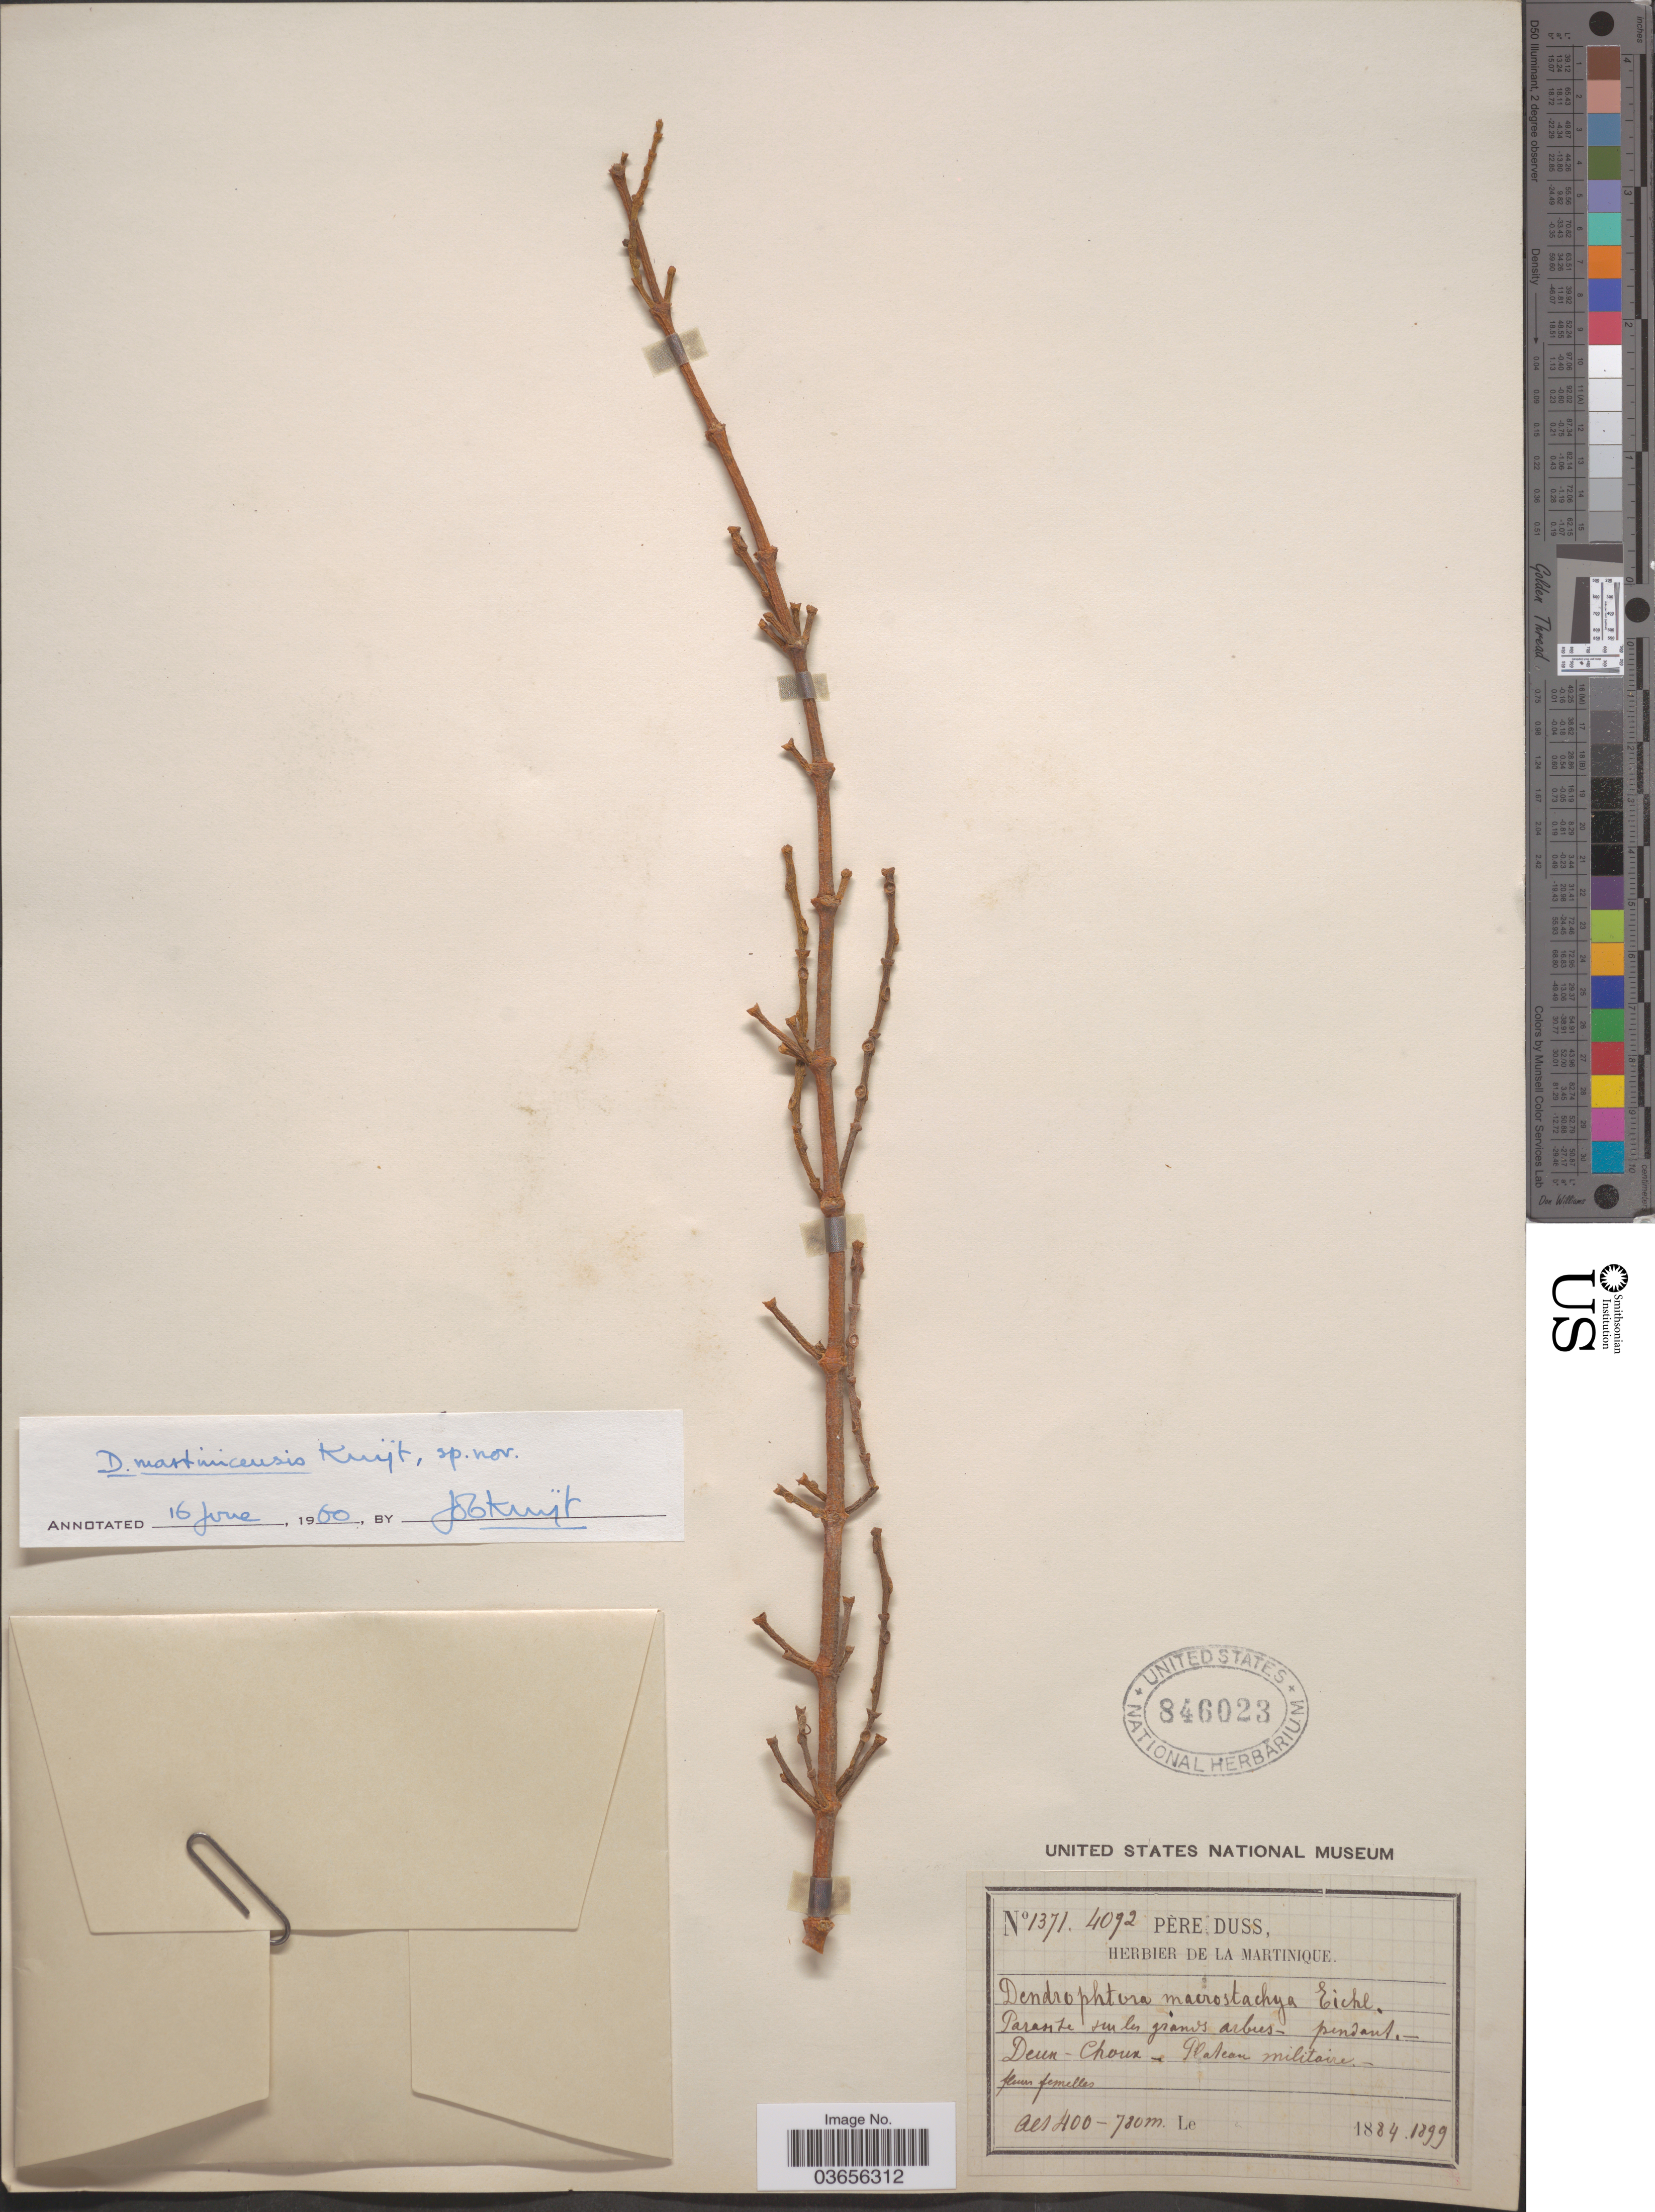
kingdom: Plantae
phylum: Tracheophyta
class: Magnoliopsida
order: Santalales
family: Viscaceae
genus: Dendrophthora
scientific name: Dendrophthora martinicensis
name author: Kuijt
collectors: Père Duss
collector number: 1371/4092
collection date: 1884/1899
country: Martinique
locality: Deux- Choux. Plateau militaire.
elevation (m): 400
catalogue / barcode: US 846023